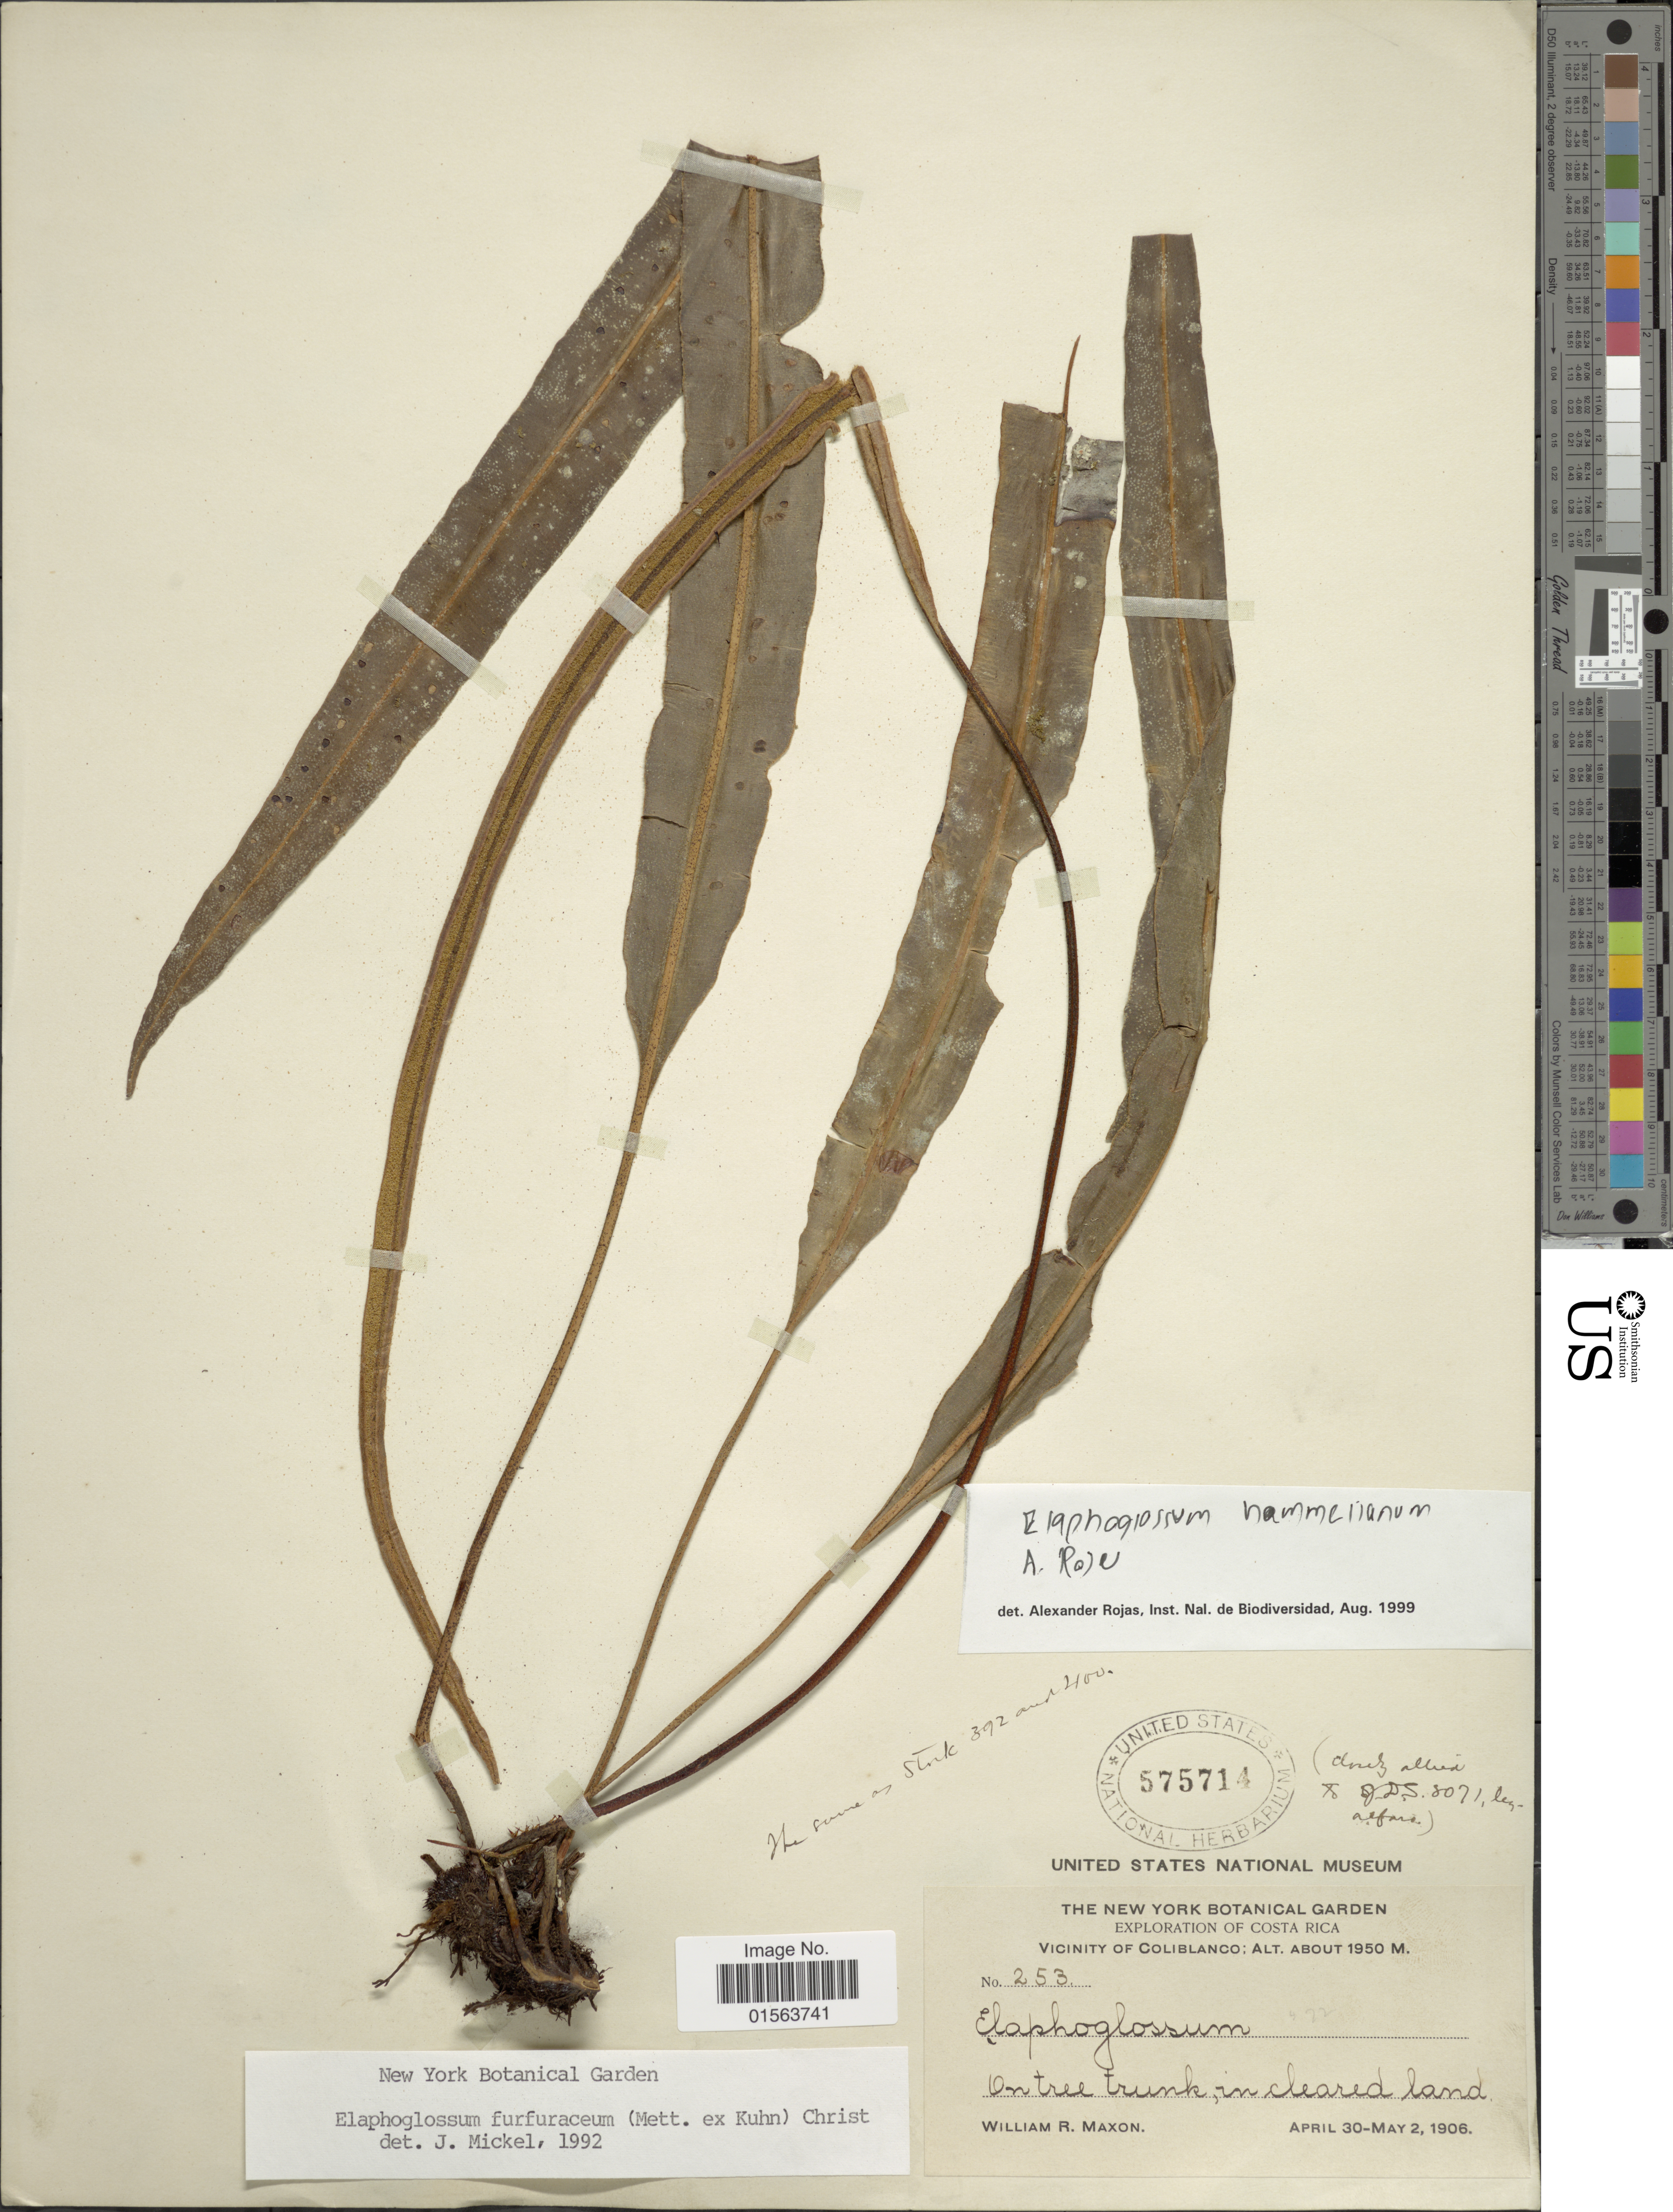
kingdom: Plantae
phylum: Tracheophyta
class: Polypodiopsida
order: Polypodiales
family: Dryopteridaceae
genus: Elaphoglossum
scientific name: Elaphoglossum hammelianum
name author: A. Rojas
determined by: Matos, F. B.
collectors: W. R. Maxon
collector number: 253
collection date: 1906-04-30/1906-05-02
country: Costa Rica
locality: Vicinity of ColiBlanco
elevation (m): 1950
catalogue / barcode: US 575714